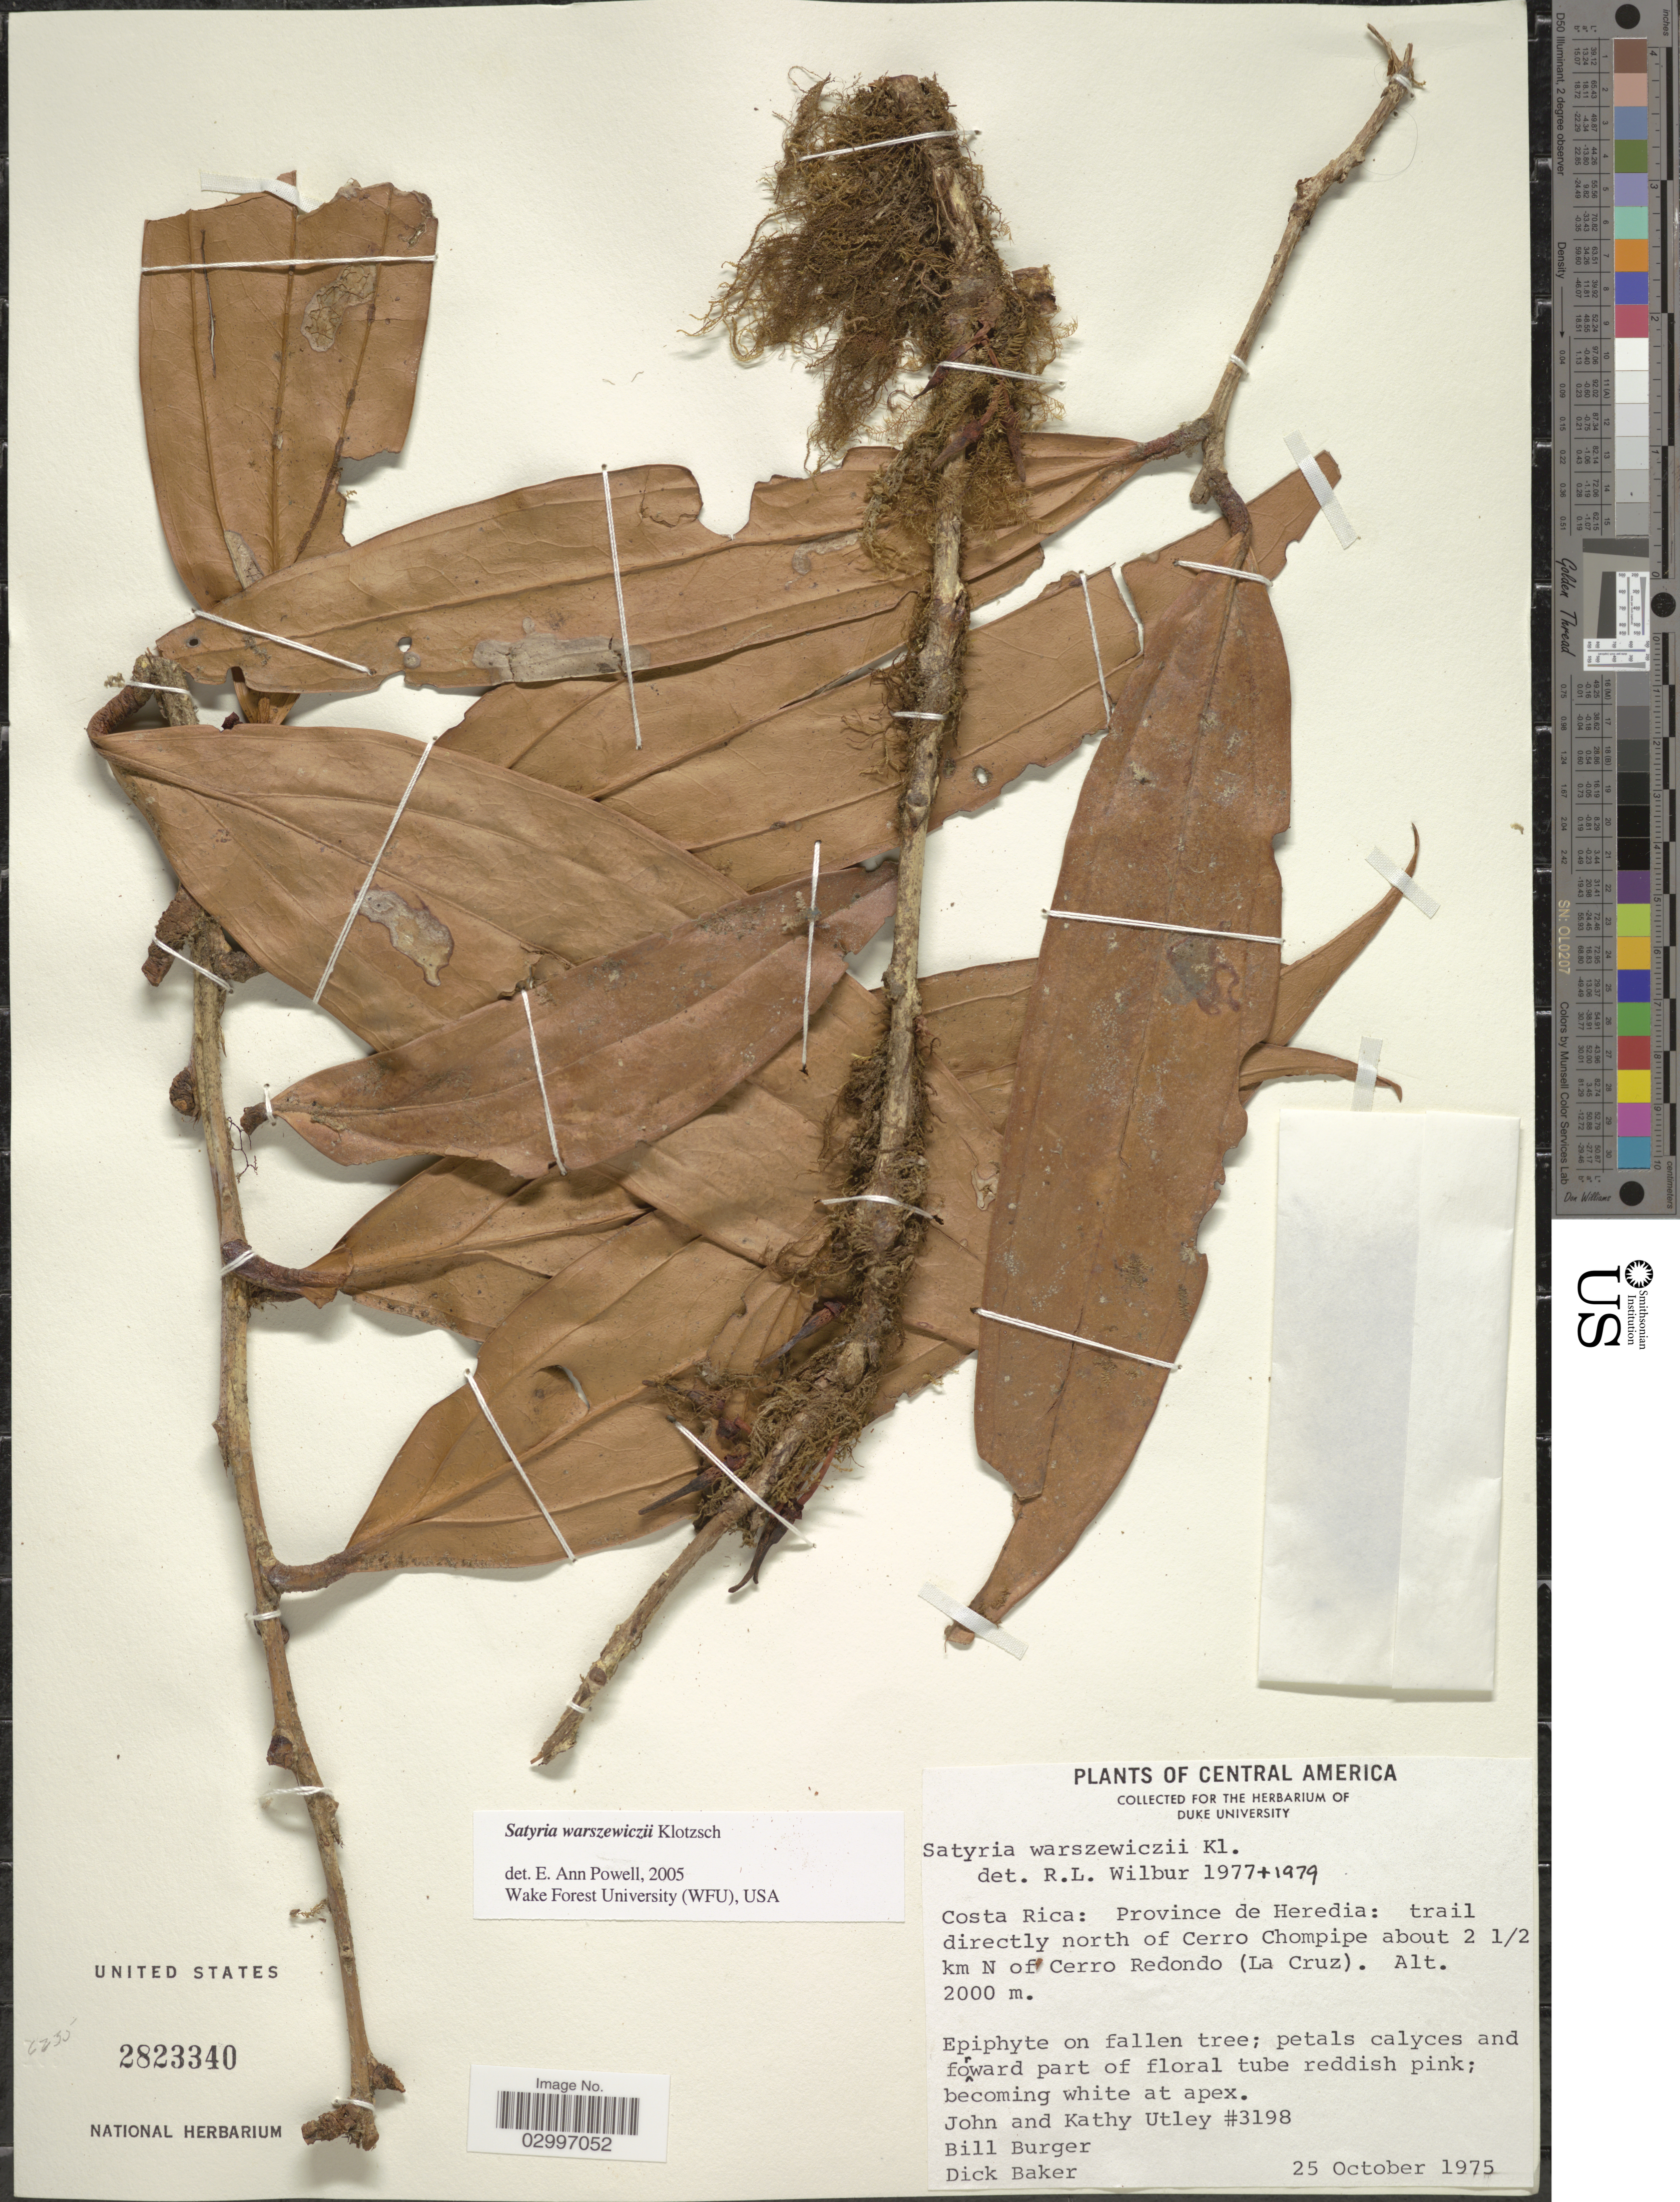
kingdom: Plantae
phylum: Tracheophyta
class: Magnoliopsida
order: Ericales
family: Ericaceae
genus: Satyria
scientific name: Satyria warszewiczii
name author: Klotzsch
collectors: J. F. Utley, K. Burt-Utley, B. Burger & D. Baker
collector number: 3198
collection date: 1975-10-25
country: Costa Rica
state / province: Heredia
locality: Trail directly north of Cerro Chompipe about 2½ km N of Cerro Redondo (La Cruz).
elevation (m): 2000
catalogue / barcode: US 2823340